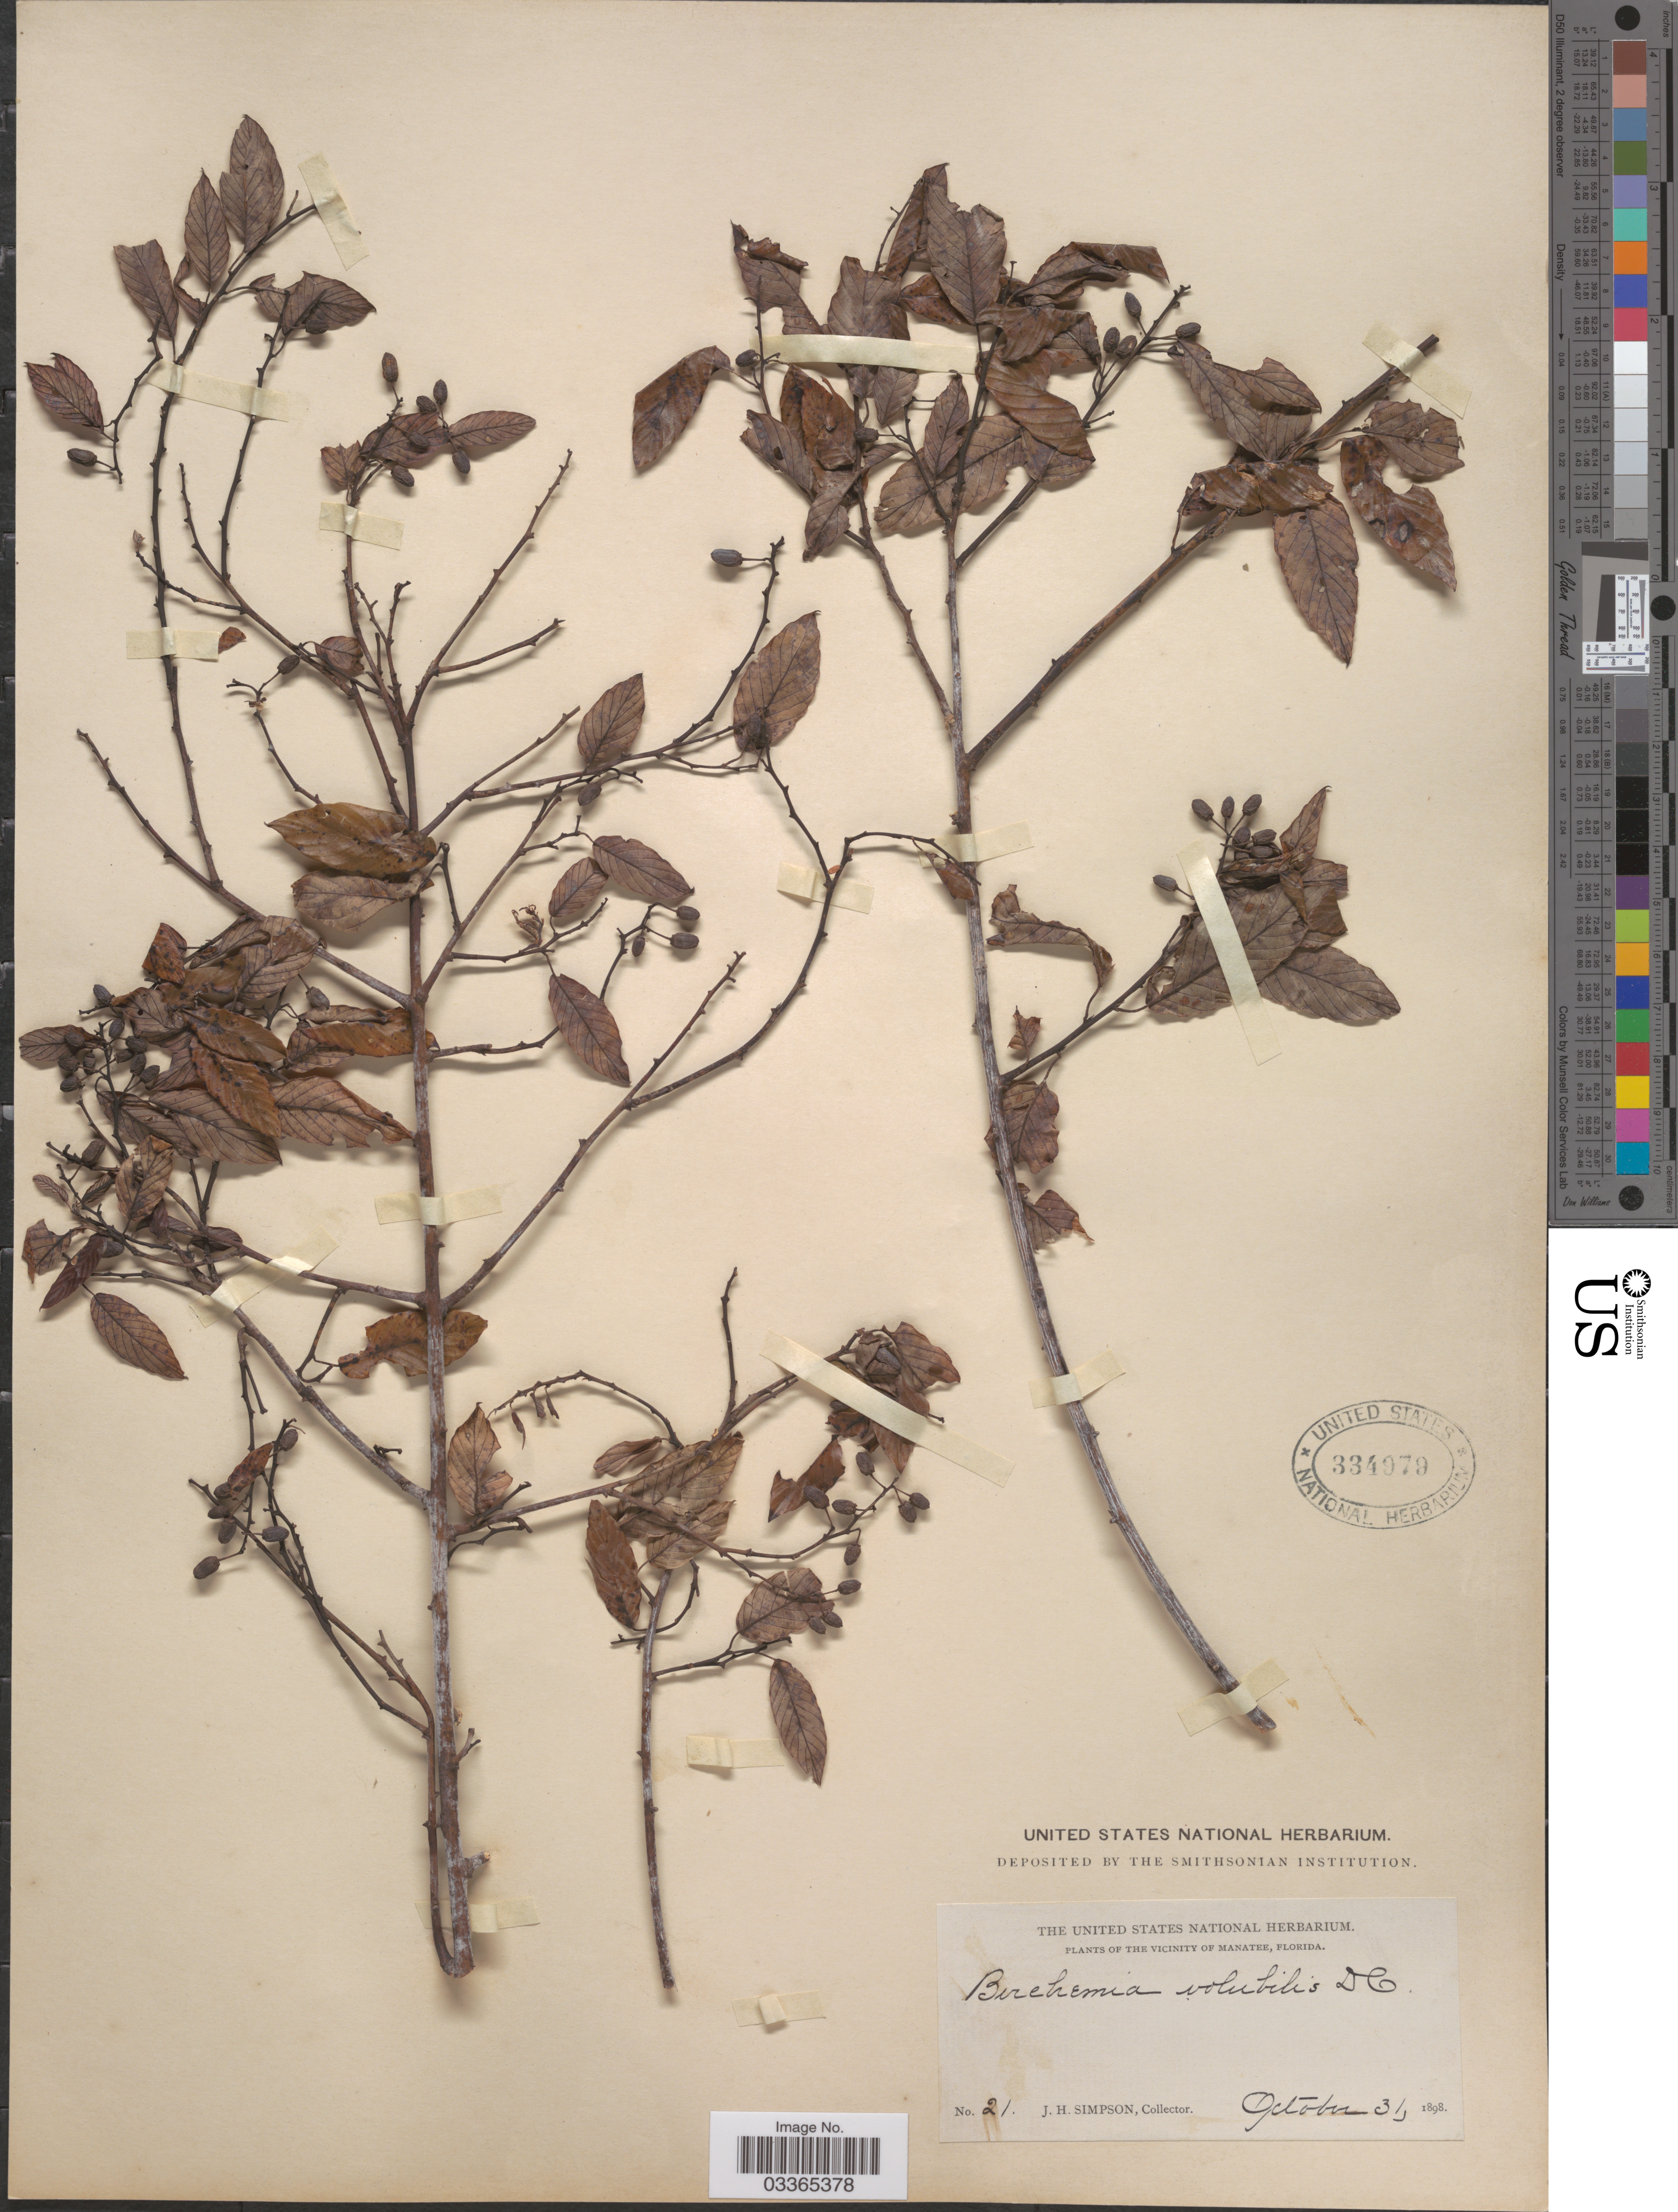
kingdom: Plantae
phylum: Tracheophyta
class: Magnoliopsida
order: Rosales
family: Rhamnaceae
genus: Berchemia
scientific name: Berchemia scandens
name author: (Hill) K. Koch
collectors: J. H. Simpson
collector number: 21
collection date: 1898-10-31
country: United States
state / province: Florida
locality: The Vicinity of Manatee.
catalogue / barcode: US 334979